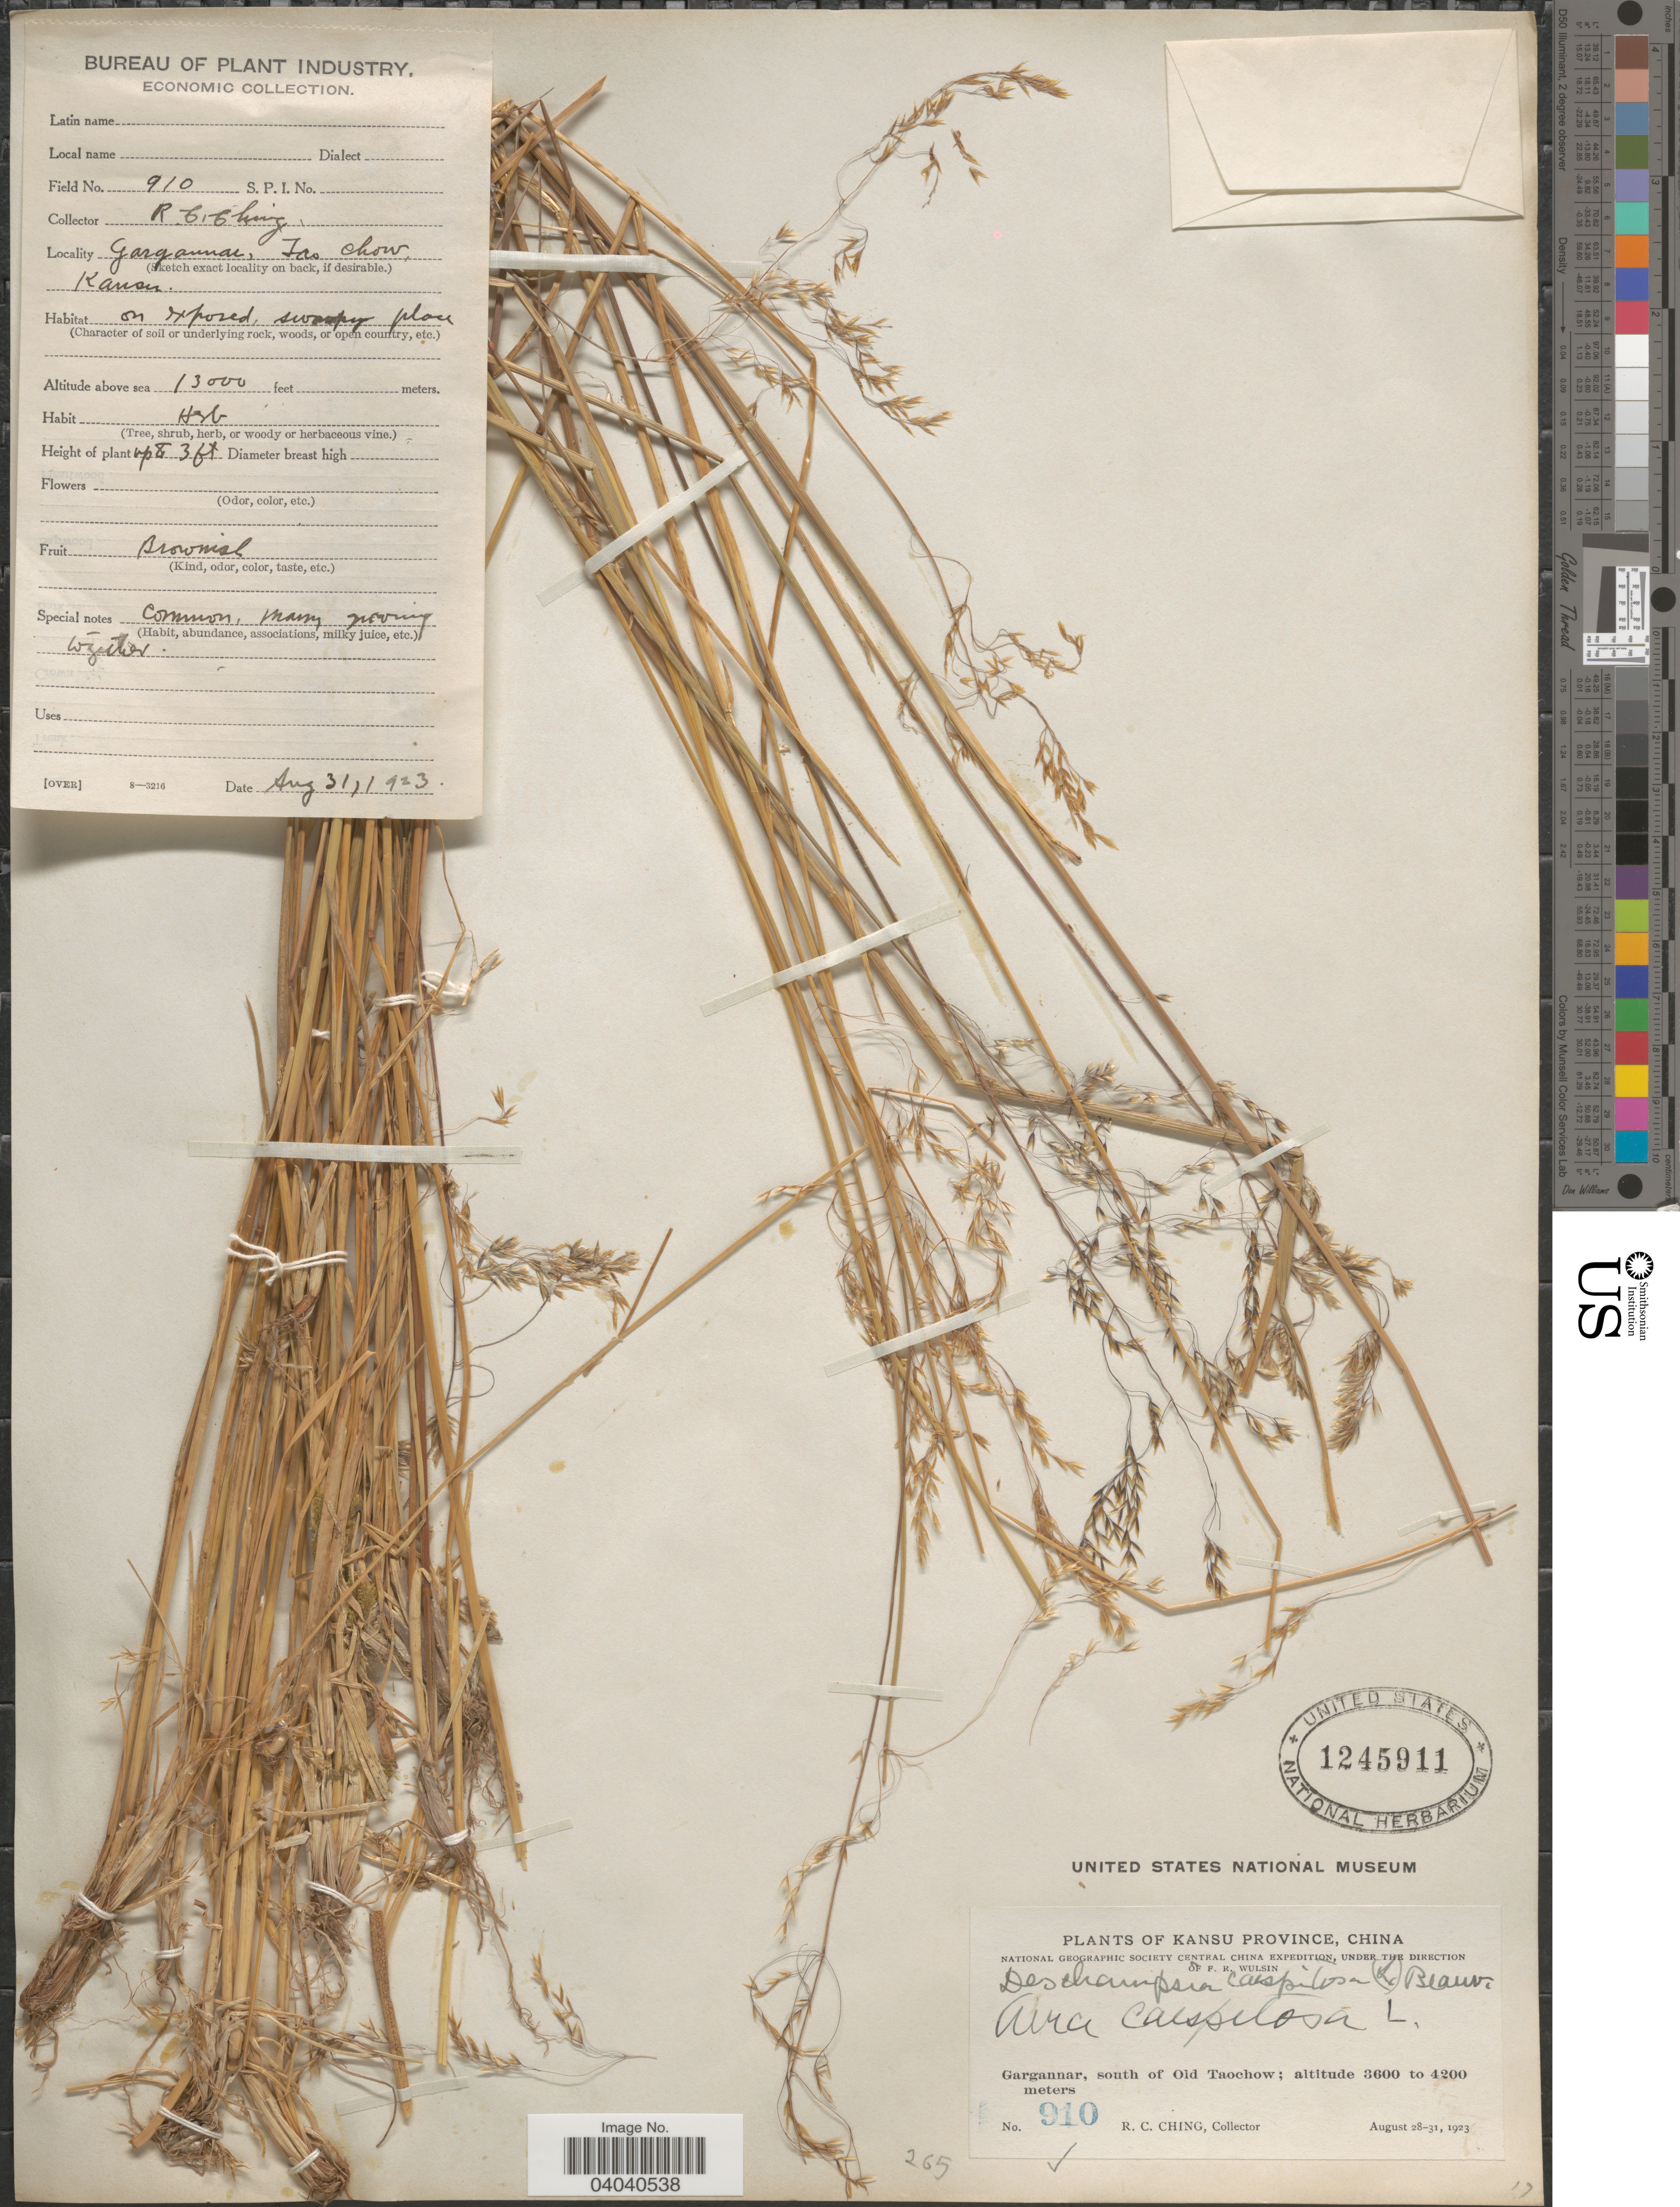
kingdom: Plantae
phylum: Tracheophyta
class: Liliopsida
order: Poales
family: Poaceae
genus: Deschampsia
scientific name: Deschampsia cespitosa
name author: (L.) P. Beauv.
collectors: R. C. Ching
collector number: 910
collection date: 1923-08-31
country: China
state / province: Gansu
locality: Kansu Province. Gargannar, south of Old Taochow.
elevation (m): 3962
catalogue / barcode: US 1245911